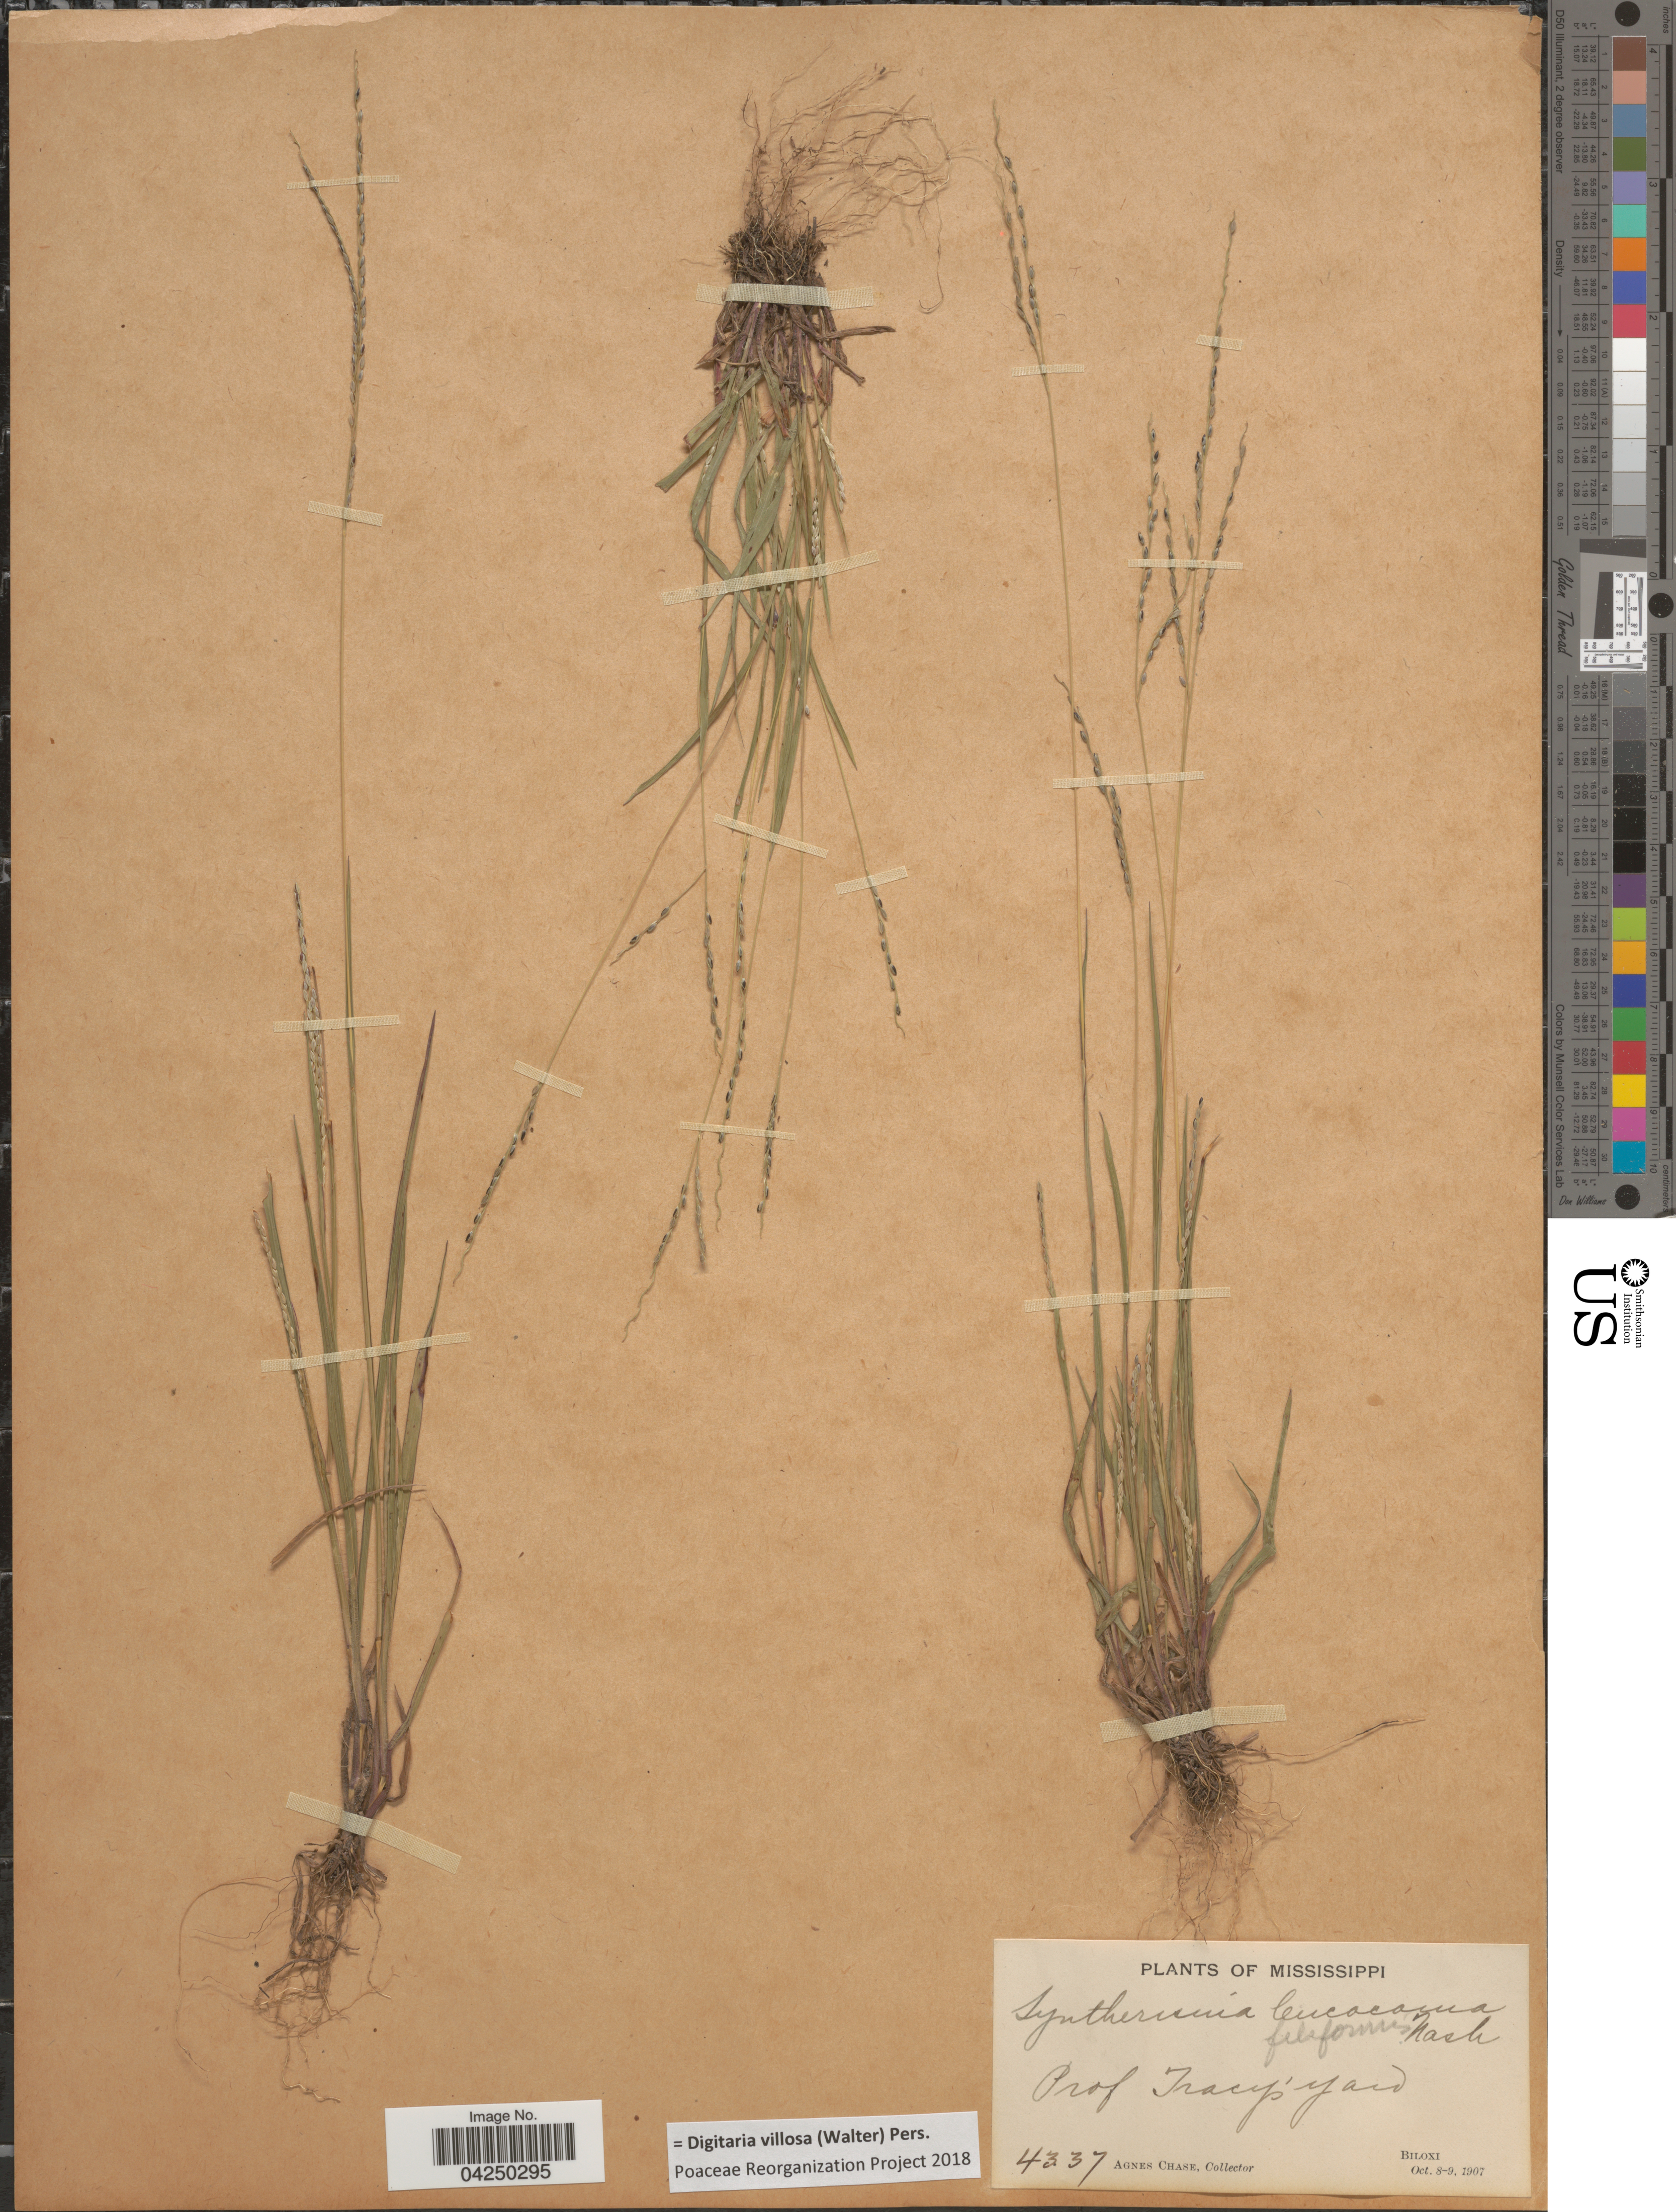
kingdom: Plantae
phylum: Tracheophyta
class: Liliopsida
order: Poales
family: Poaceae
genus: Digitaria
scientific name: Digitaria villosa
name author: (Walter) Pers.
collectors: A. Chase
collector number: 4337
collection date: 1907-10-08/1907-10-09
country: United States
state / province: Mississippi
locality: Prof Tracy's Yard. Biloxi.